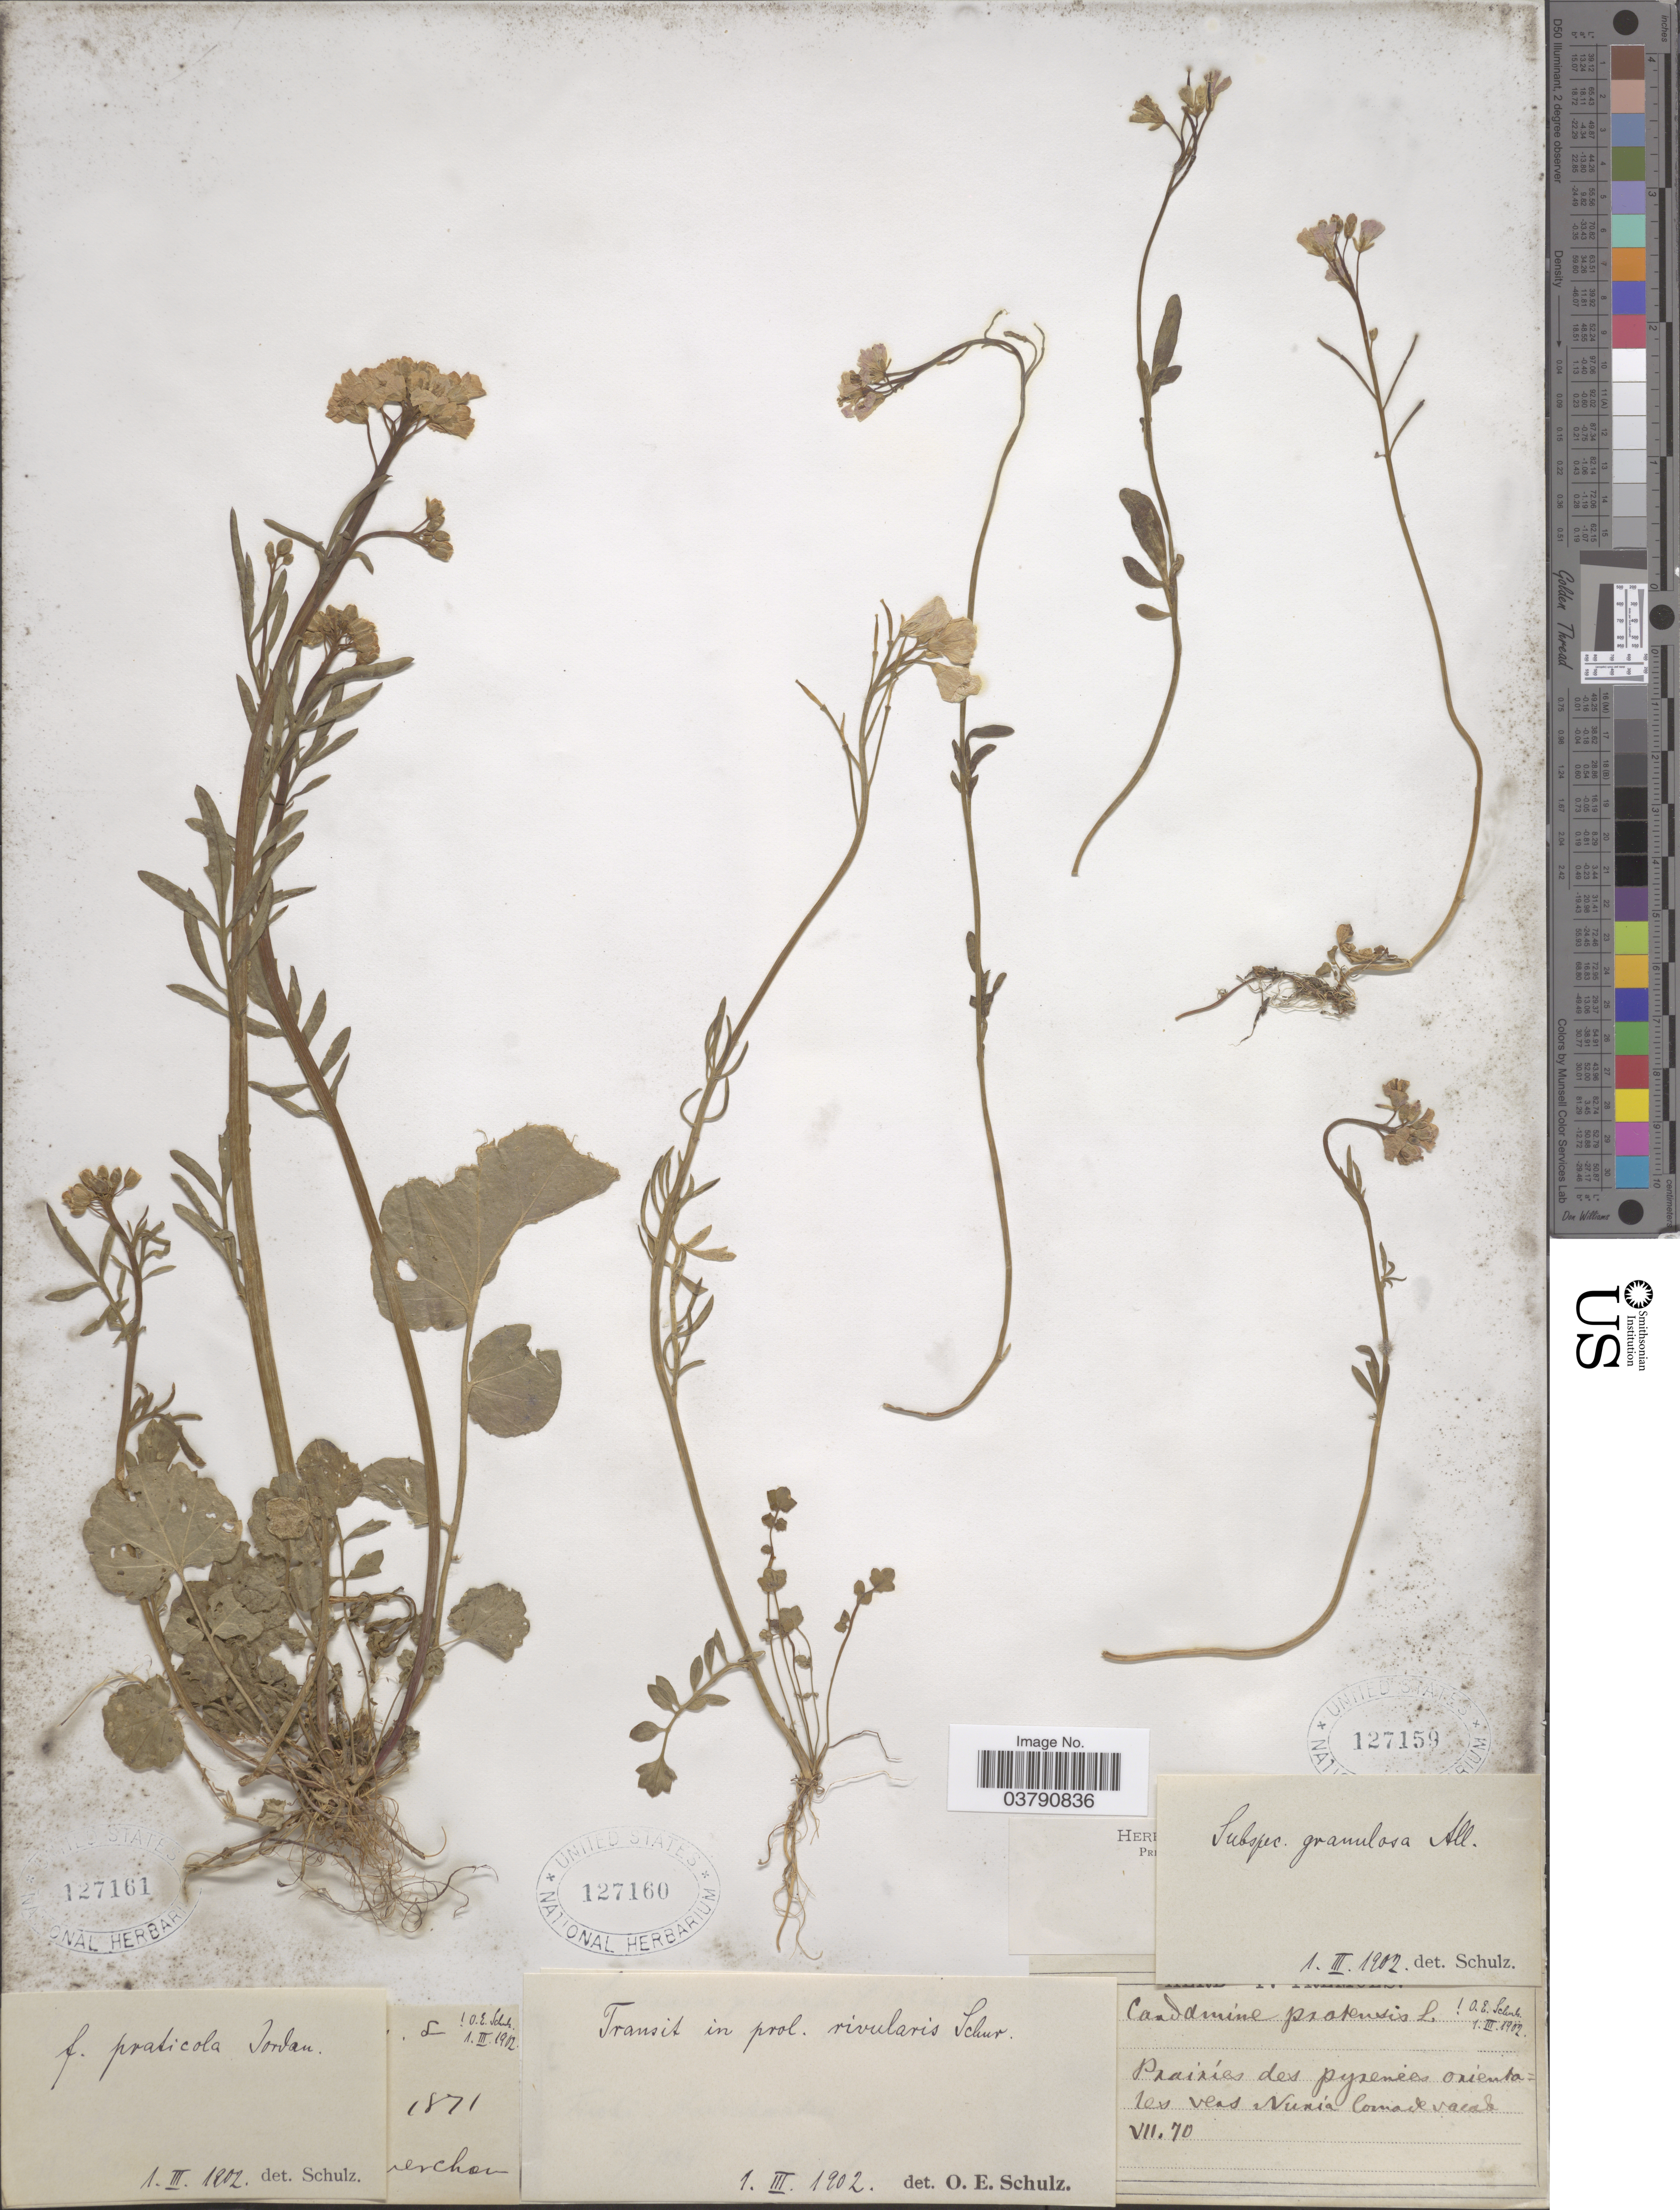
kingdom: Plantae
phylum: Tracheophyta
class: Magnoliopsida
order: Brassicales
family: Brassicaceae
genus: Cardamine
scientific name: Cardamine pratensis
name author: L.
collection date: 1871-05-16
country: France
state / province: Provence-Alpes-Côte d'Azur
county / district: Hautes-Alpes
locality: Gap. Hautes-Alpes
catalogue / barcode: US 127161-3